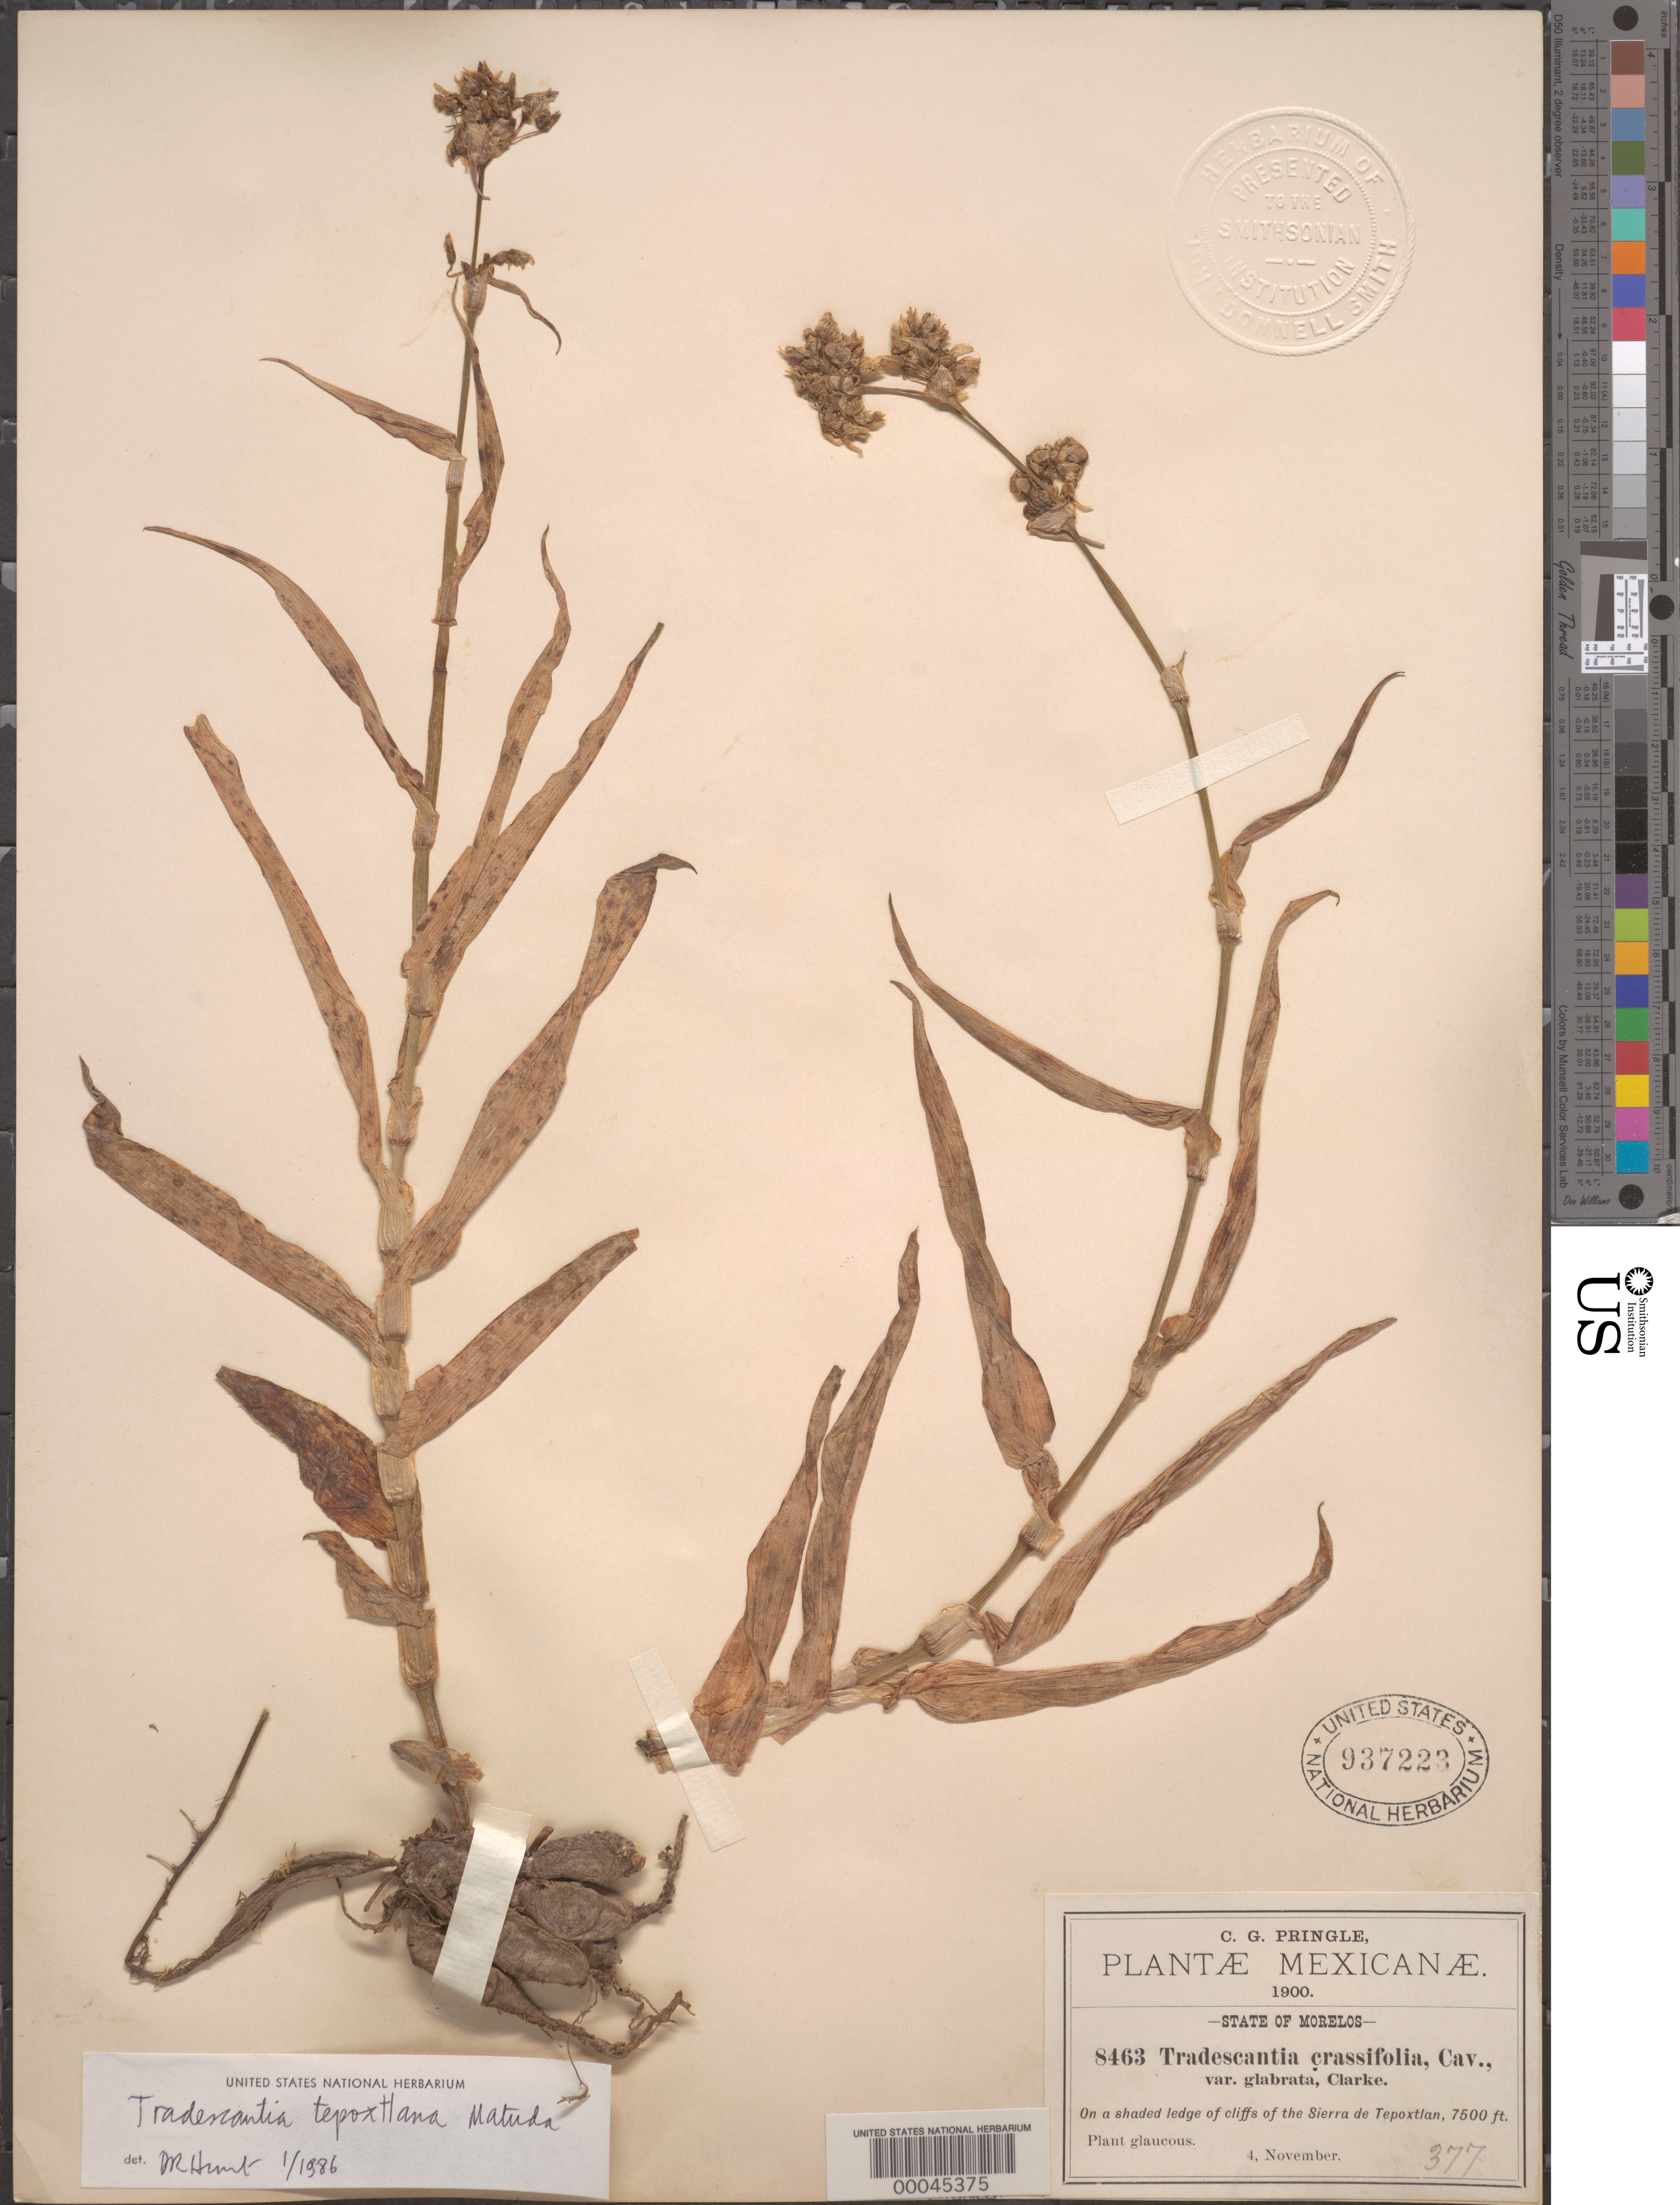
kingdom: Plantae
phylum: Tracheophyta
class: Liliopsida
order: Commelinales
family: Commelinaceae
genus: Tradescantia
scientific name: Tradescantia tepoxtlana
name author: Matuda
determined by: Hunt, D. R.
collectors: C. G. Pringle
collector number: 8463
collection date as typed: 04 Nov 1900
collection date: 1900-11-04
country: Mexico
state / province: Morelos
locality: Sierra de tepoxtlan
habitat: Shaded cliff ledge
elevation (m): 2288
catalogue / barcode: US 937223